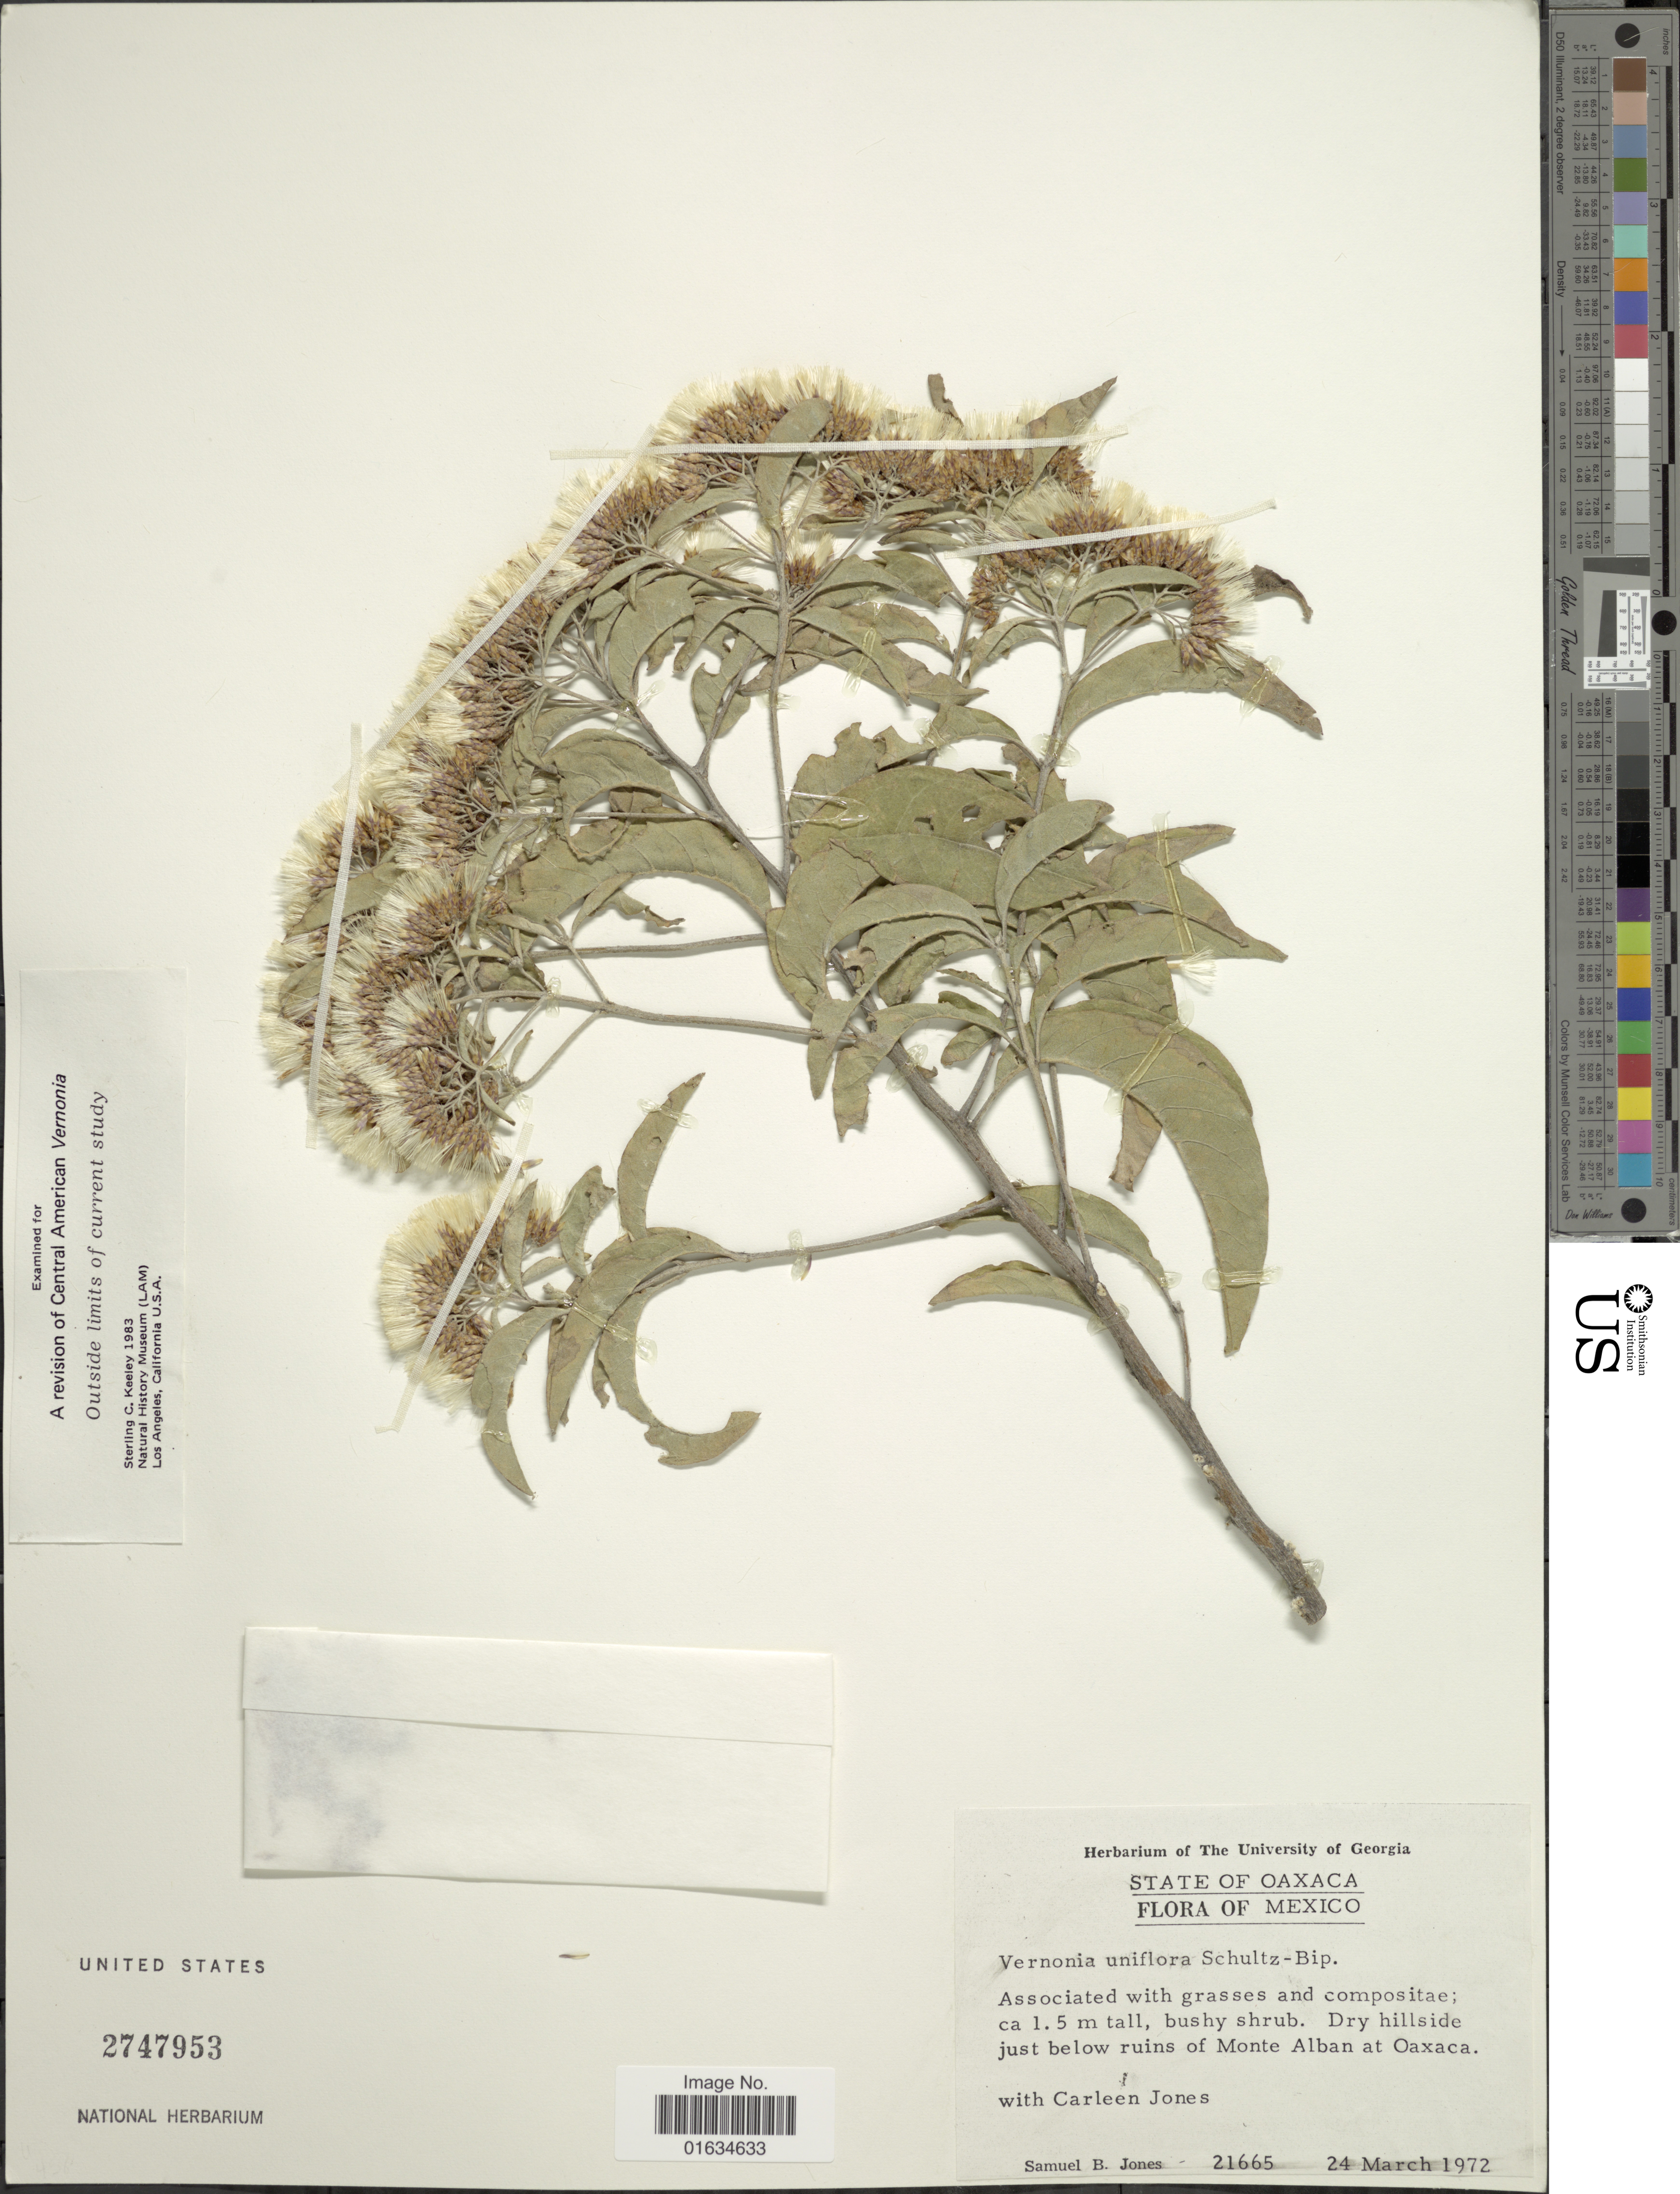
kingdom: Plantae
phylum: Tracheophyta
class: Magnoliopsida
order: Asterales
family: Asteraceae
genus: Critoniopsis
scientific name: Critoniopsis salicifolia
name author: (DC.) H. Rob.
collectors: S. B. Jones & Carleen Jones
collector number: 21665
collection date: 1972-03-24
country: Mexico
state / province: Oaxaca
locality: Dry hillsaide just below ruins of Monte Alban.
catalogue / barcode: US 2747953